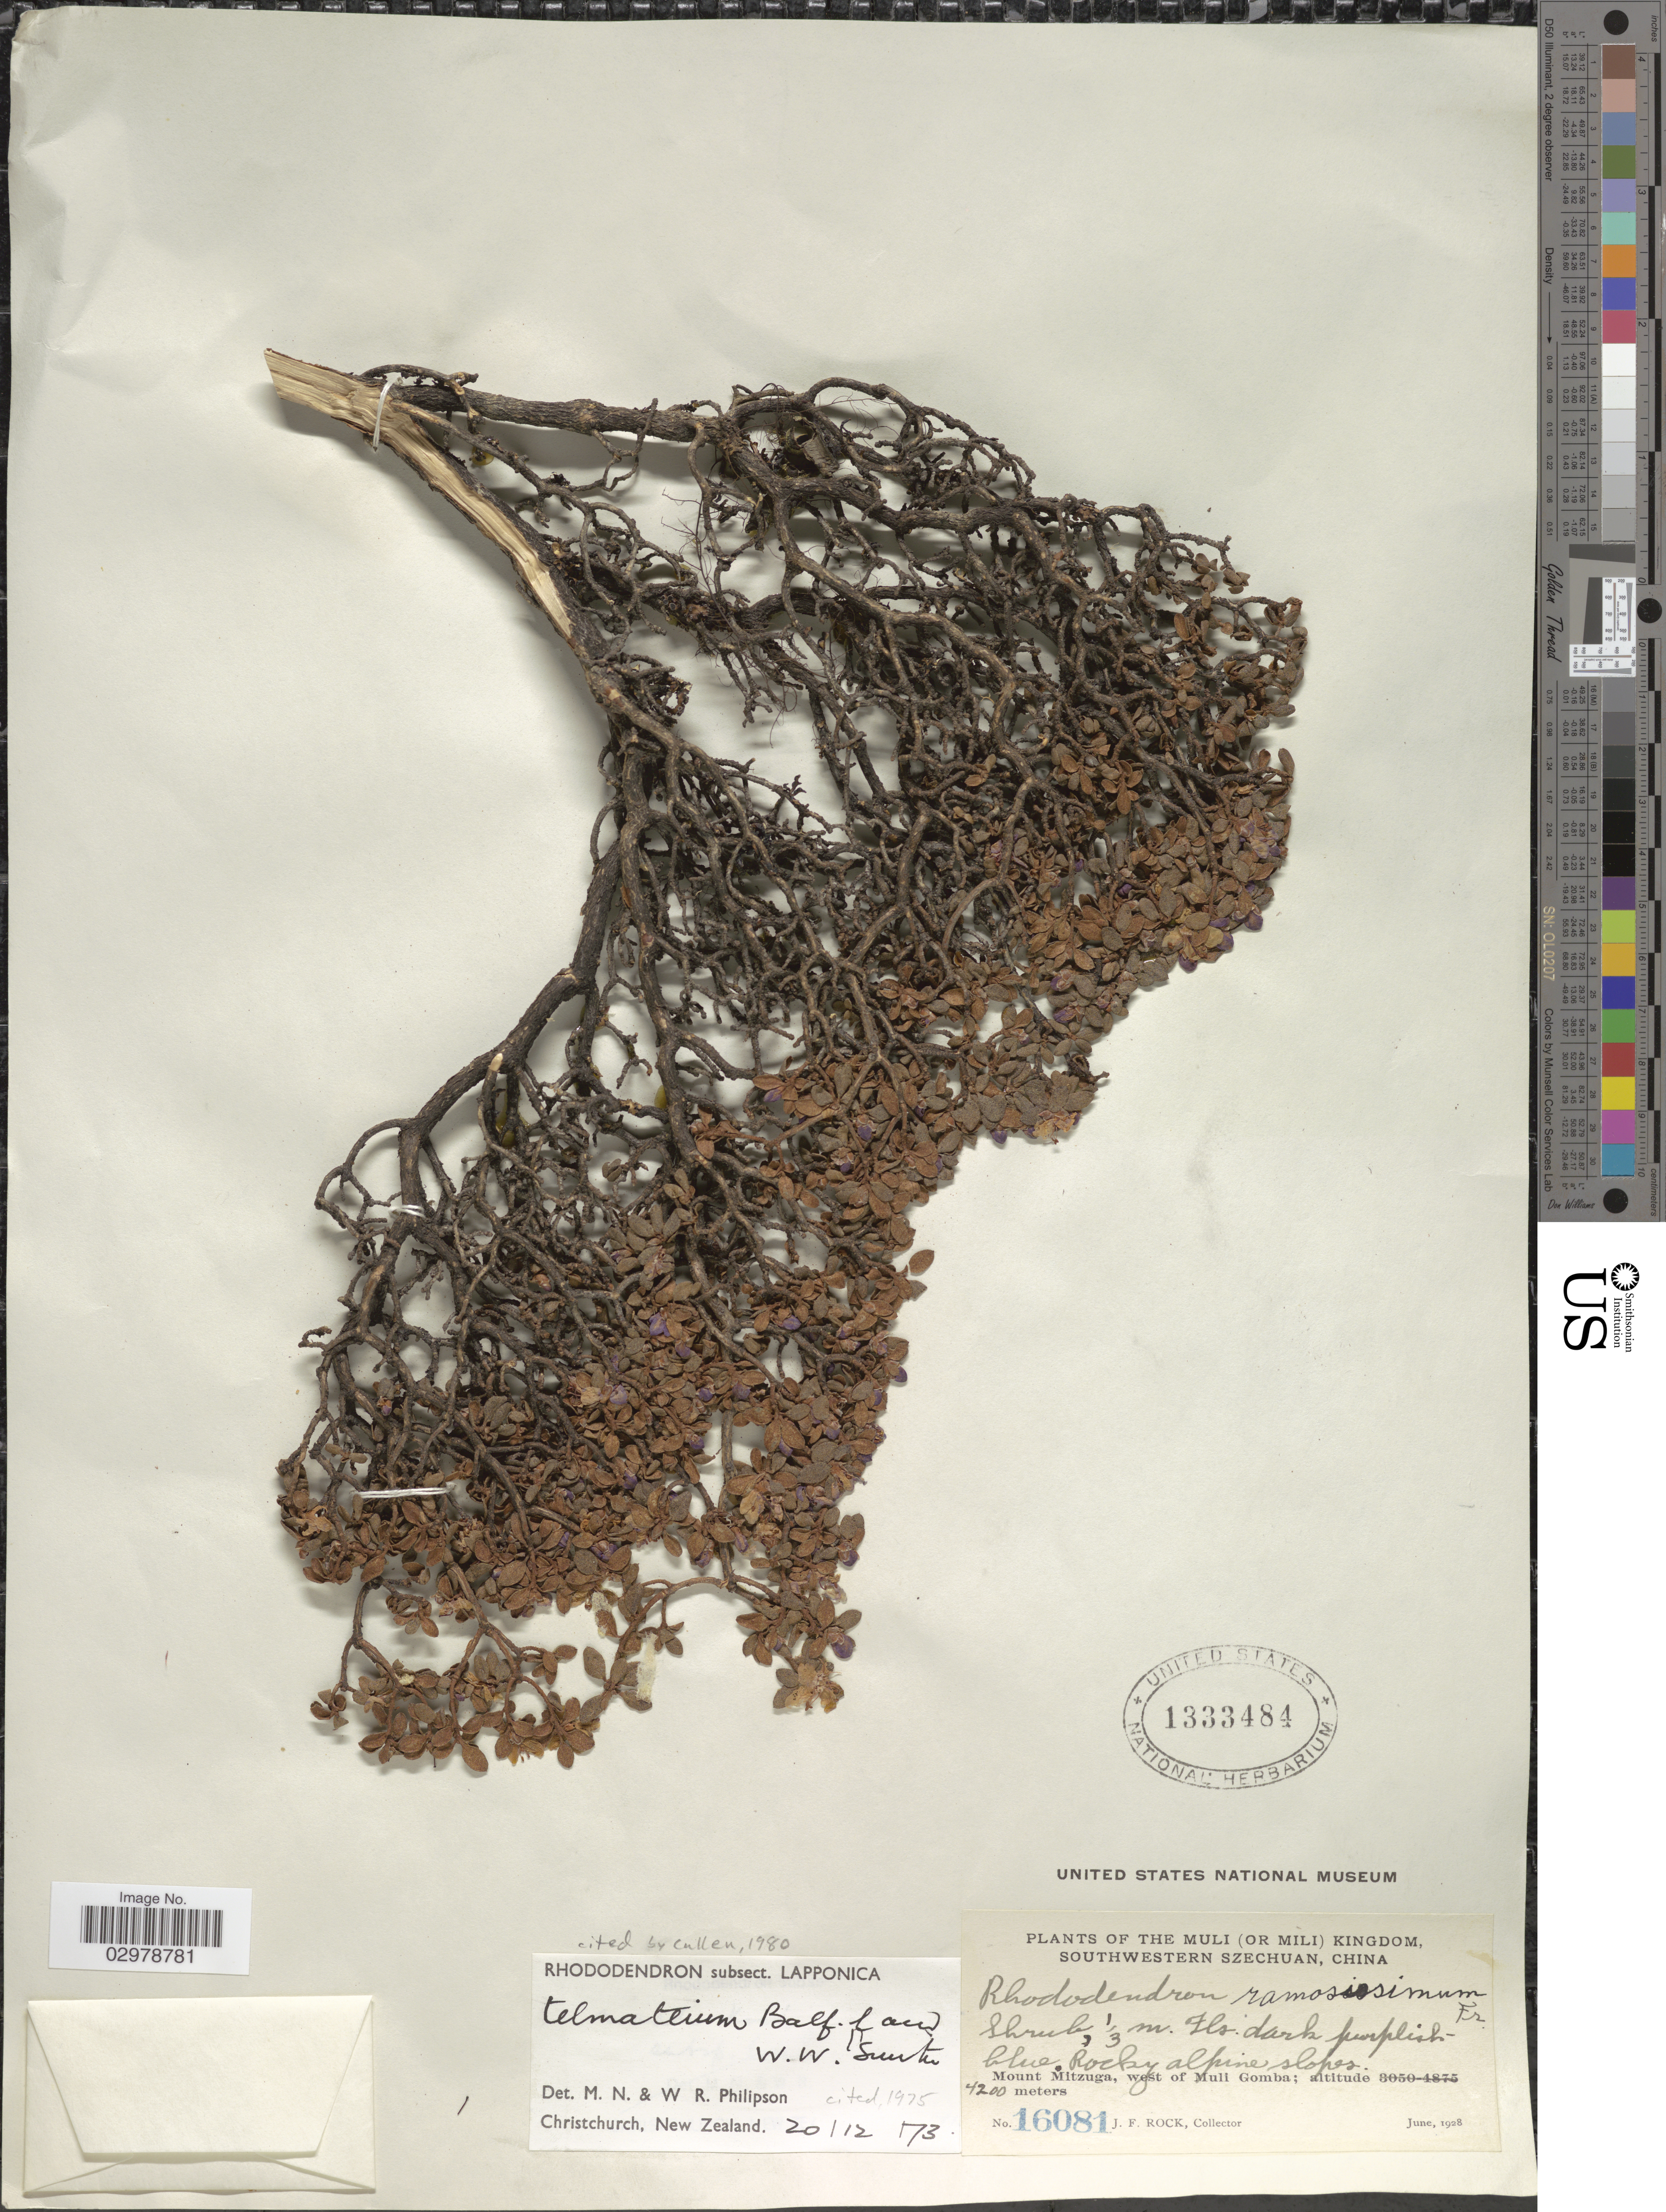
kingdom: Plantae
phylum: Tracheophyta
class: Magnoliopsida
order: Ericales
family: Ericaceae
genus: Rhododendron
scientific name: Rhododendron telmateium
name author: Balf. f. & W.W. Sm.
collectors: J. Rock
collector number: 16081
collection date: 1928-06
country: China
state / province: Sichuan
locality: The Muli (or Mili) Kingdom, Southwestern Szechuan. Mount Mitzuga, west of Muli Gomba.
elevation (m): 4200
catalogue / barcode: US 1333484